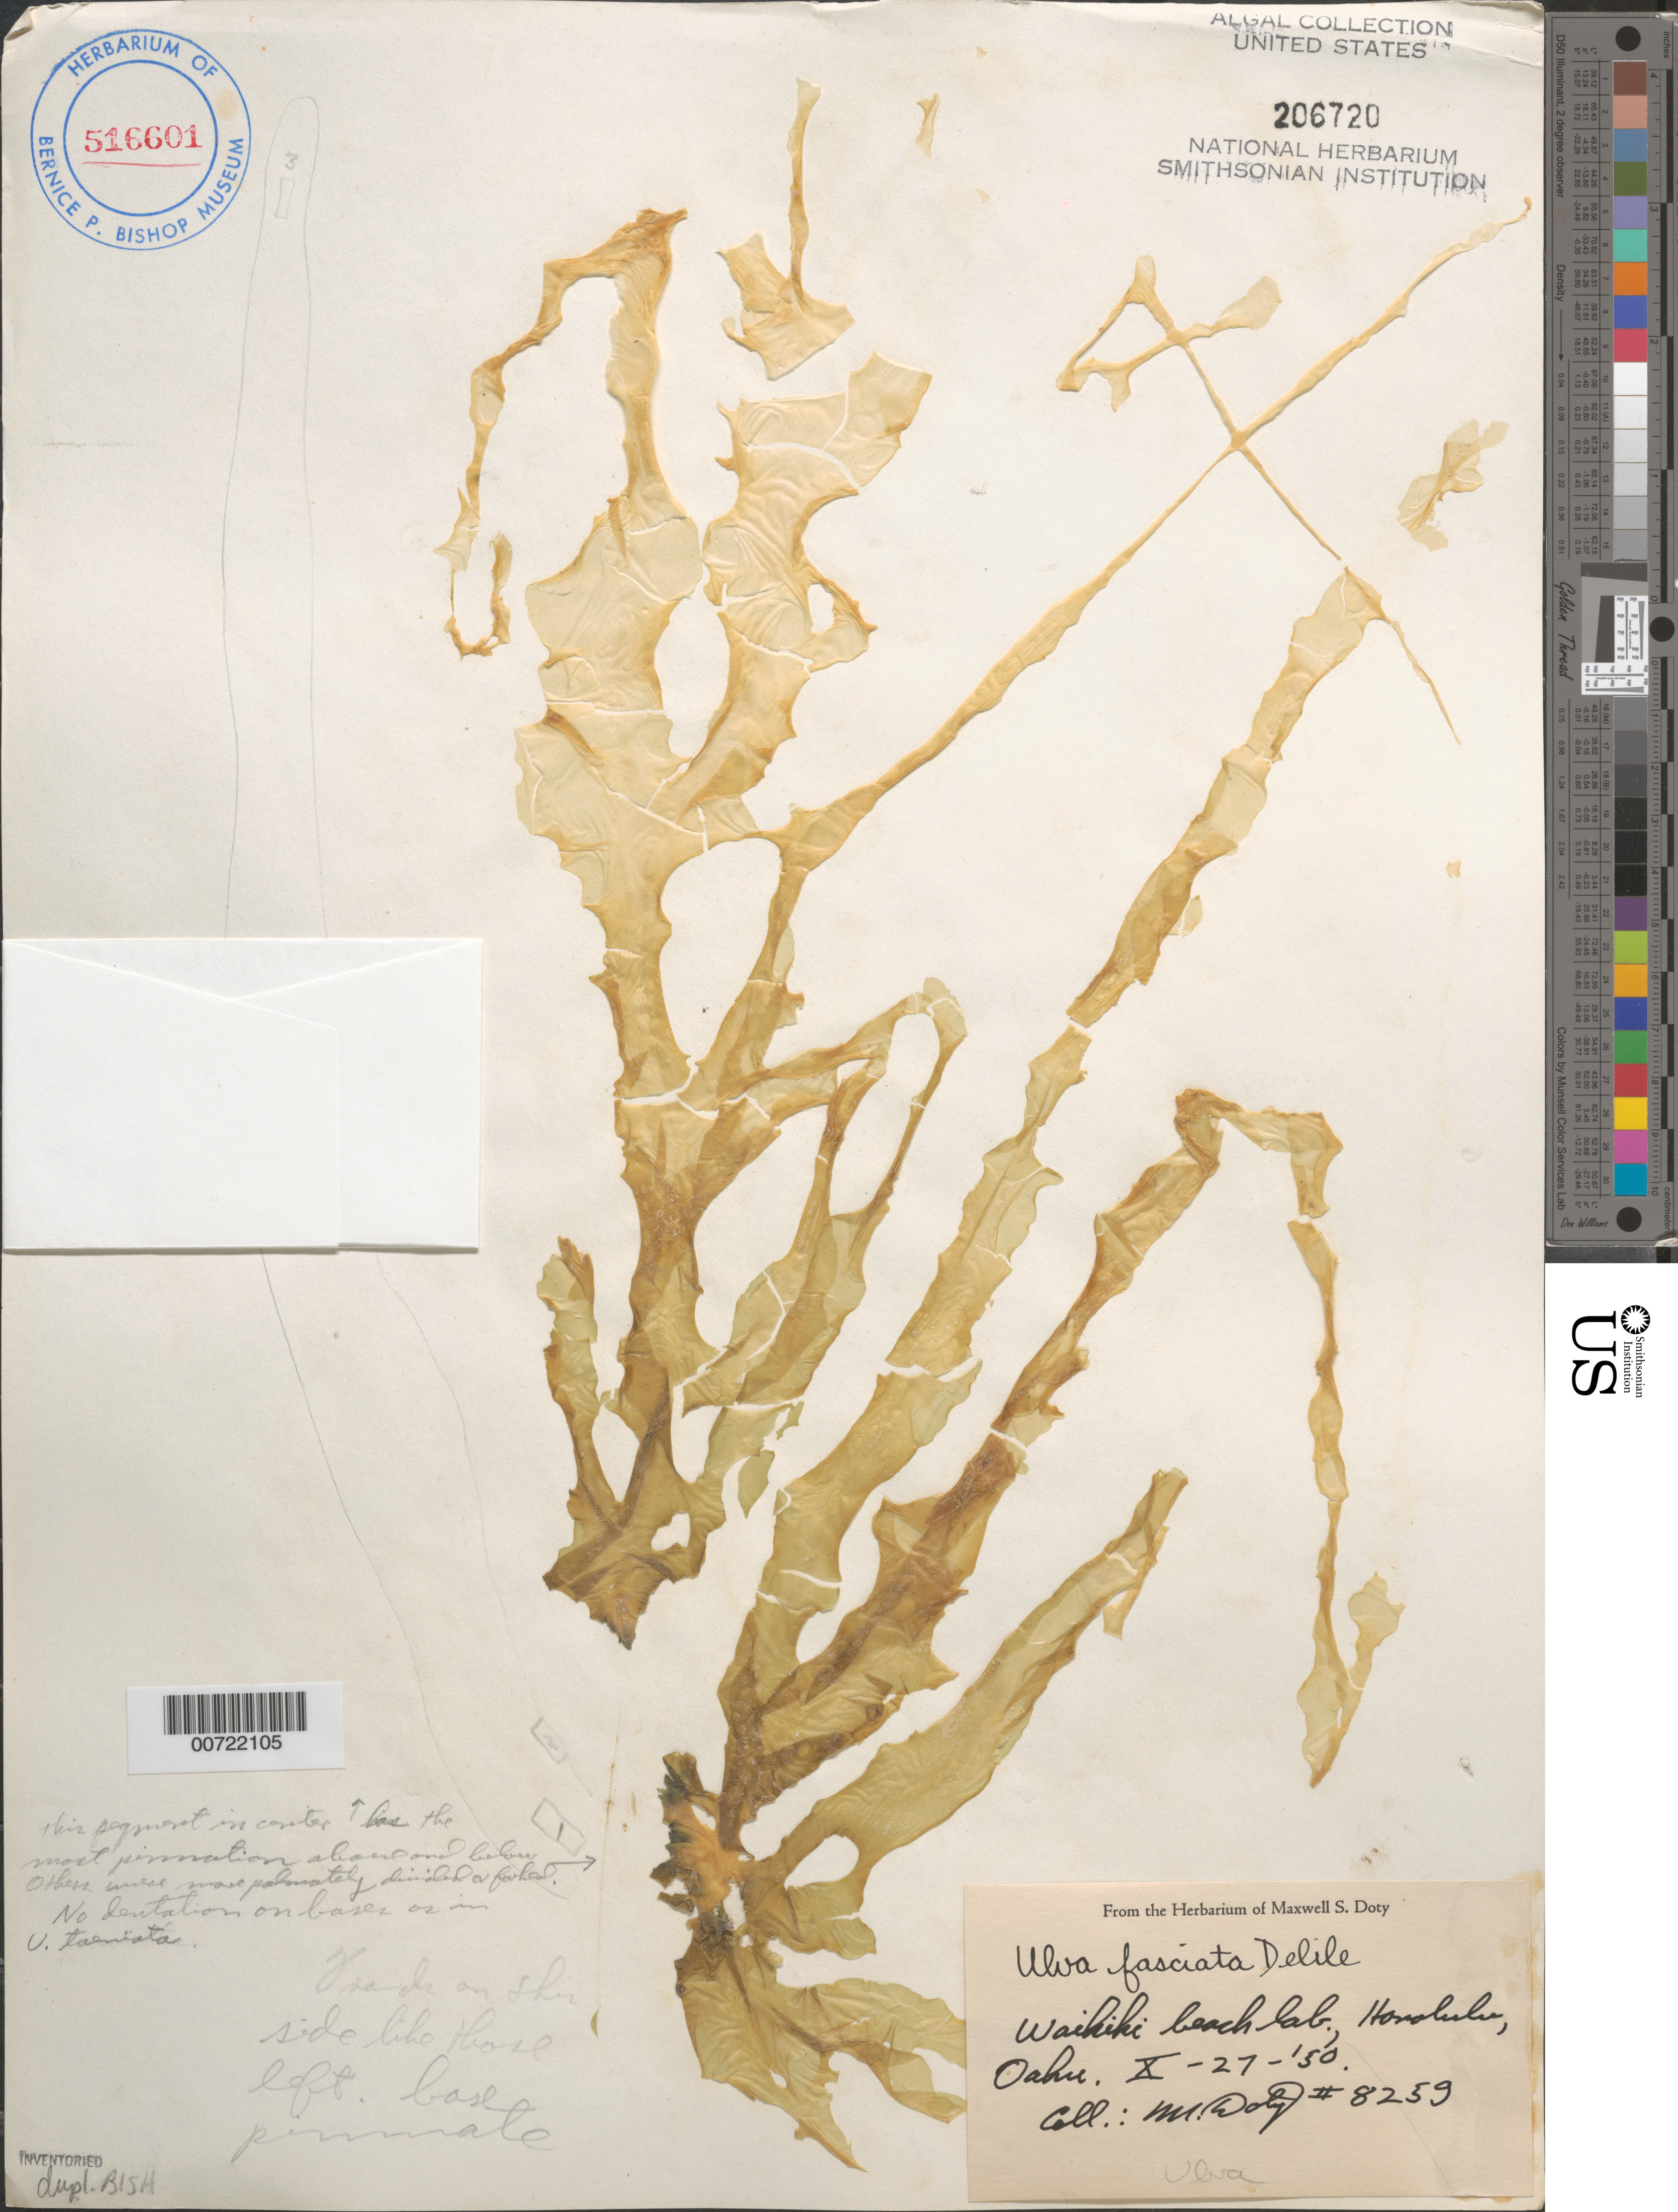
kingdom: Plantae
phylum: Chlorophyta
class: Ulvophyceae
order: Ulvales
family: Ulvaceae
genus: Ulva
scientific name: Ulva lactuca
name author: L.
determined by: Algae name updating Project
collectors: M. S. Doty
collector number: MSD 8259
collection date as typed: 27 Oct 1950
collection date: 1950-10-27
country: United States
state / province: Hawaii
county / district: Honolulu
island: Oahu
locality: Honolulu, Waikiki Beach laboratory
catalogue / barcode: US 206720